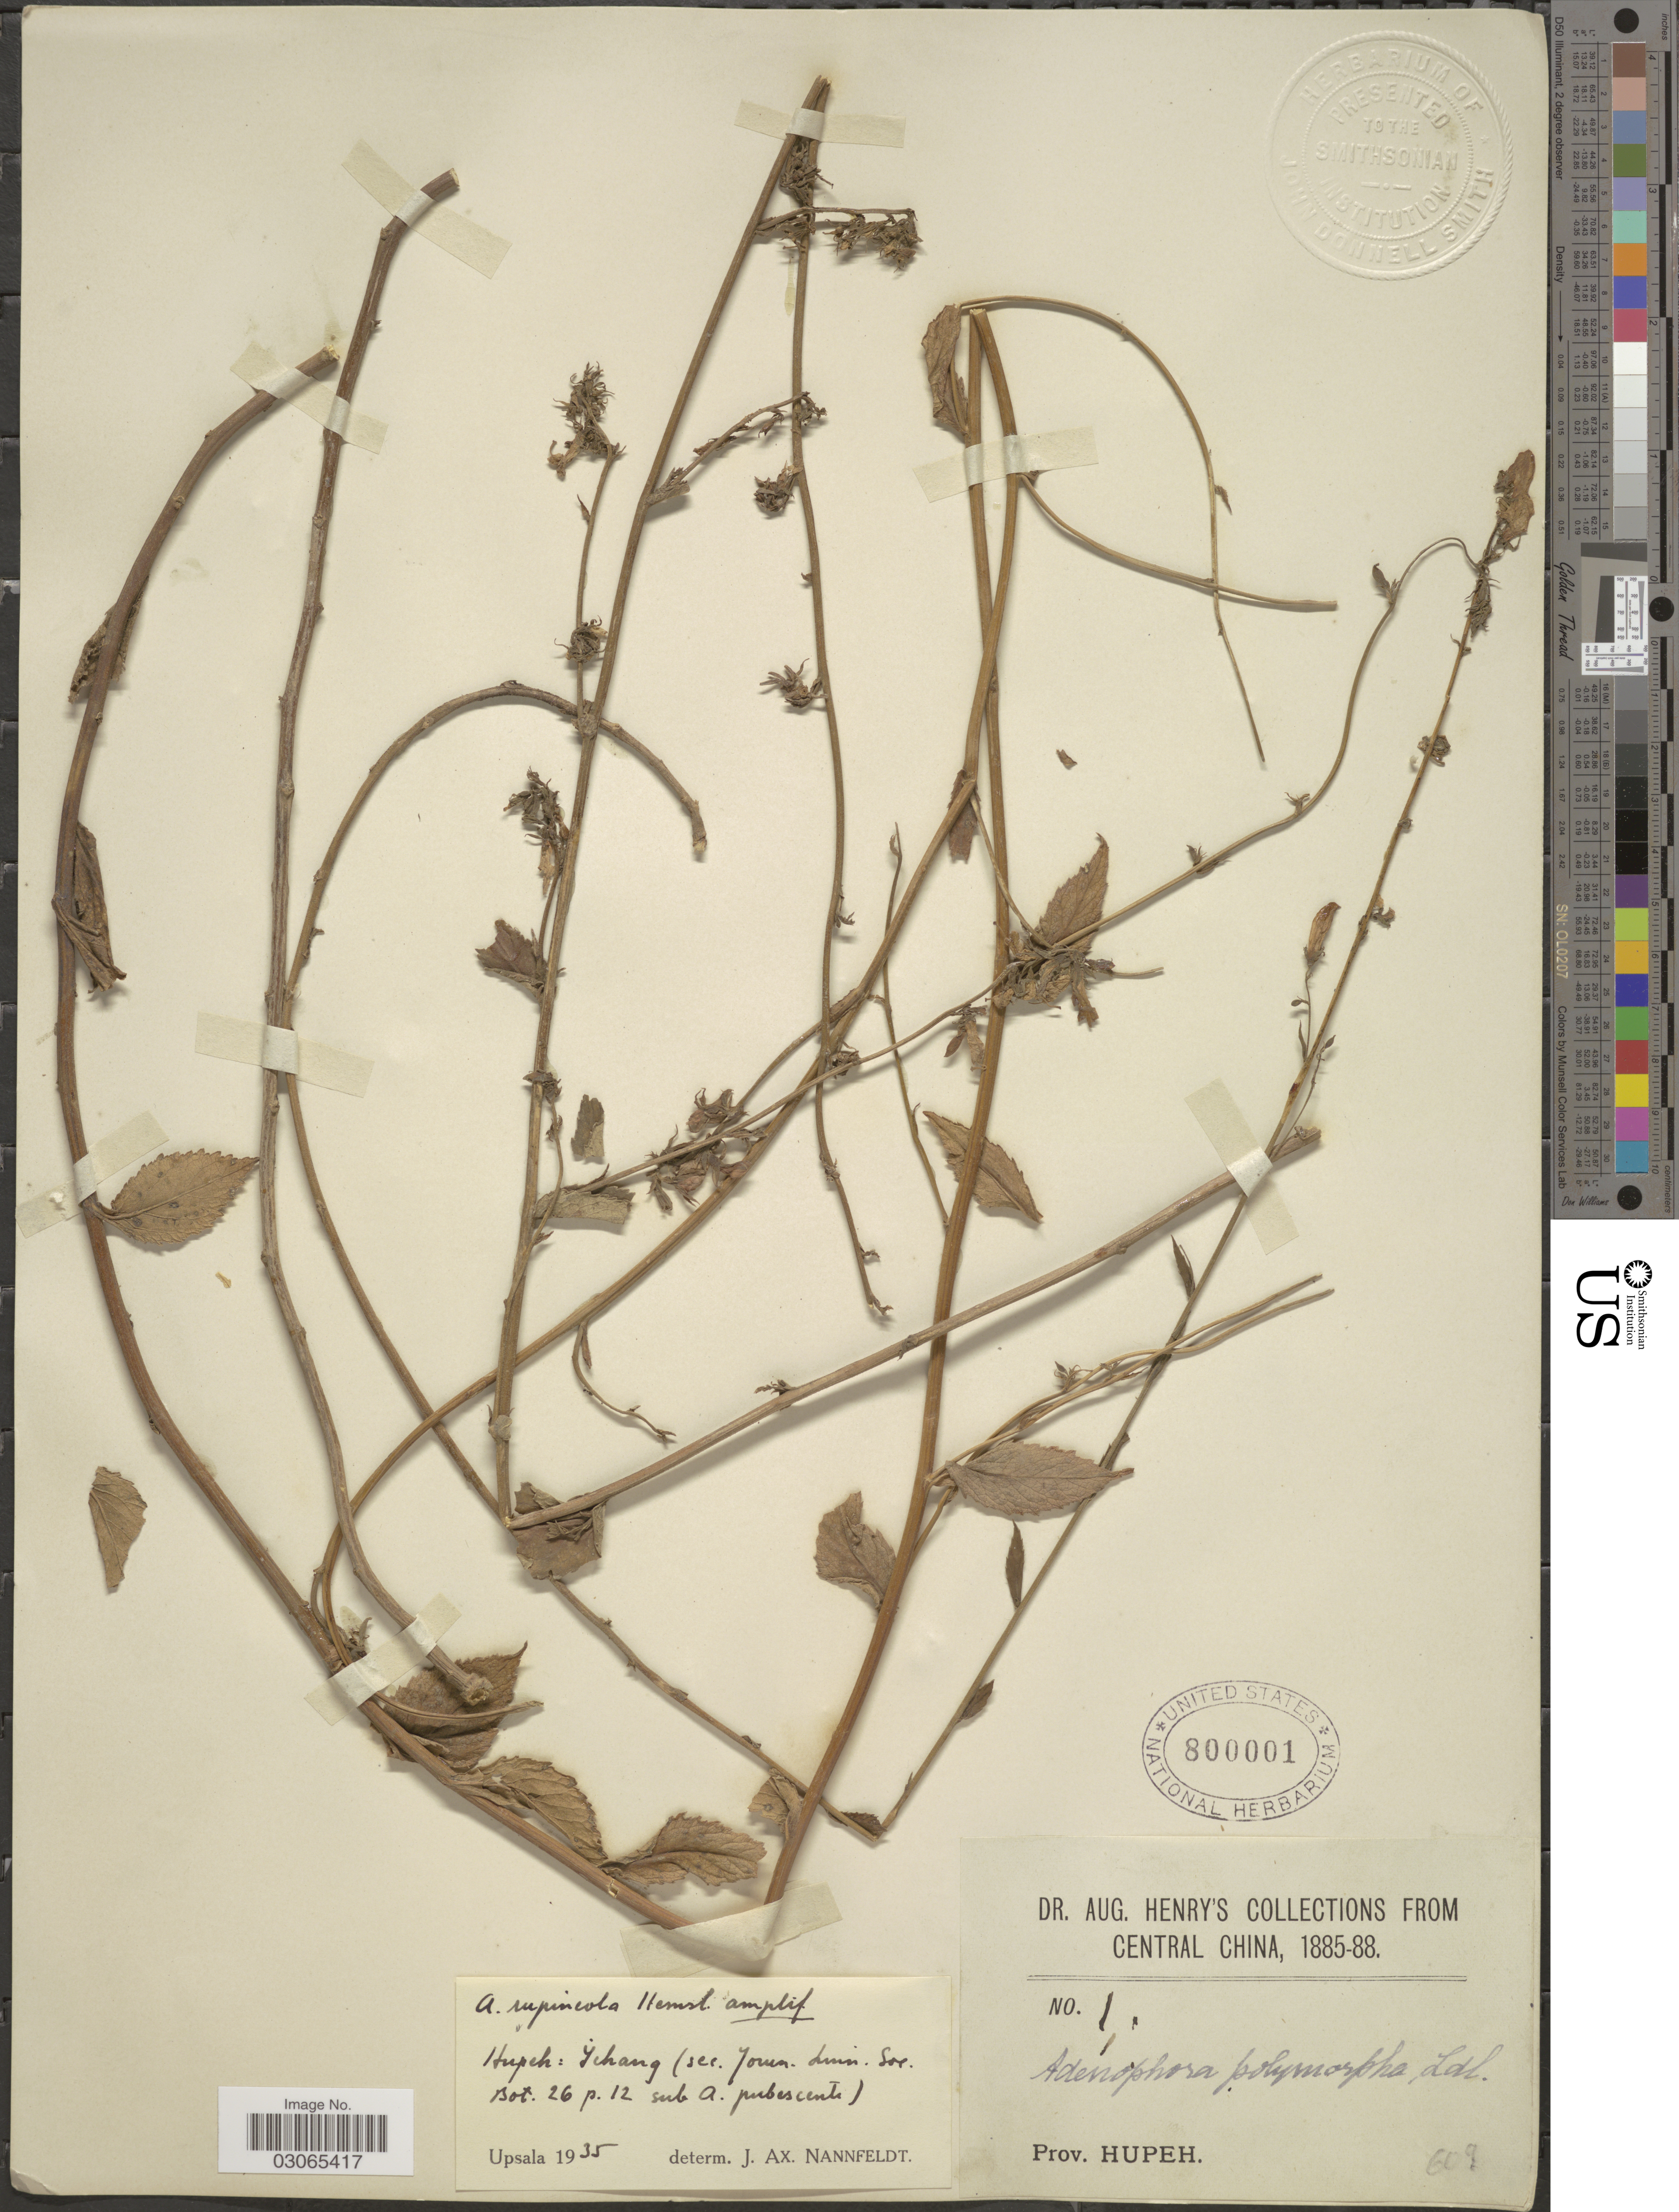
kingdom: Plantae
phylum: Tracheophyta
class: Magnoliopsida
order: Asterales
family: Campanulaceae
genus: Adenophora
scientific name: Adenophora rupincola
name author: Hemsl.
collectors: A. Henry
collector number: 1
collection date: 1885/1888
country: China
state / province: Hubei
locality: Central China. Prov. Hupeh.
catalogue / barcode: US 800001